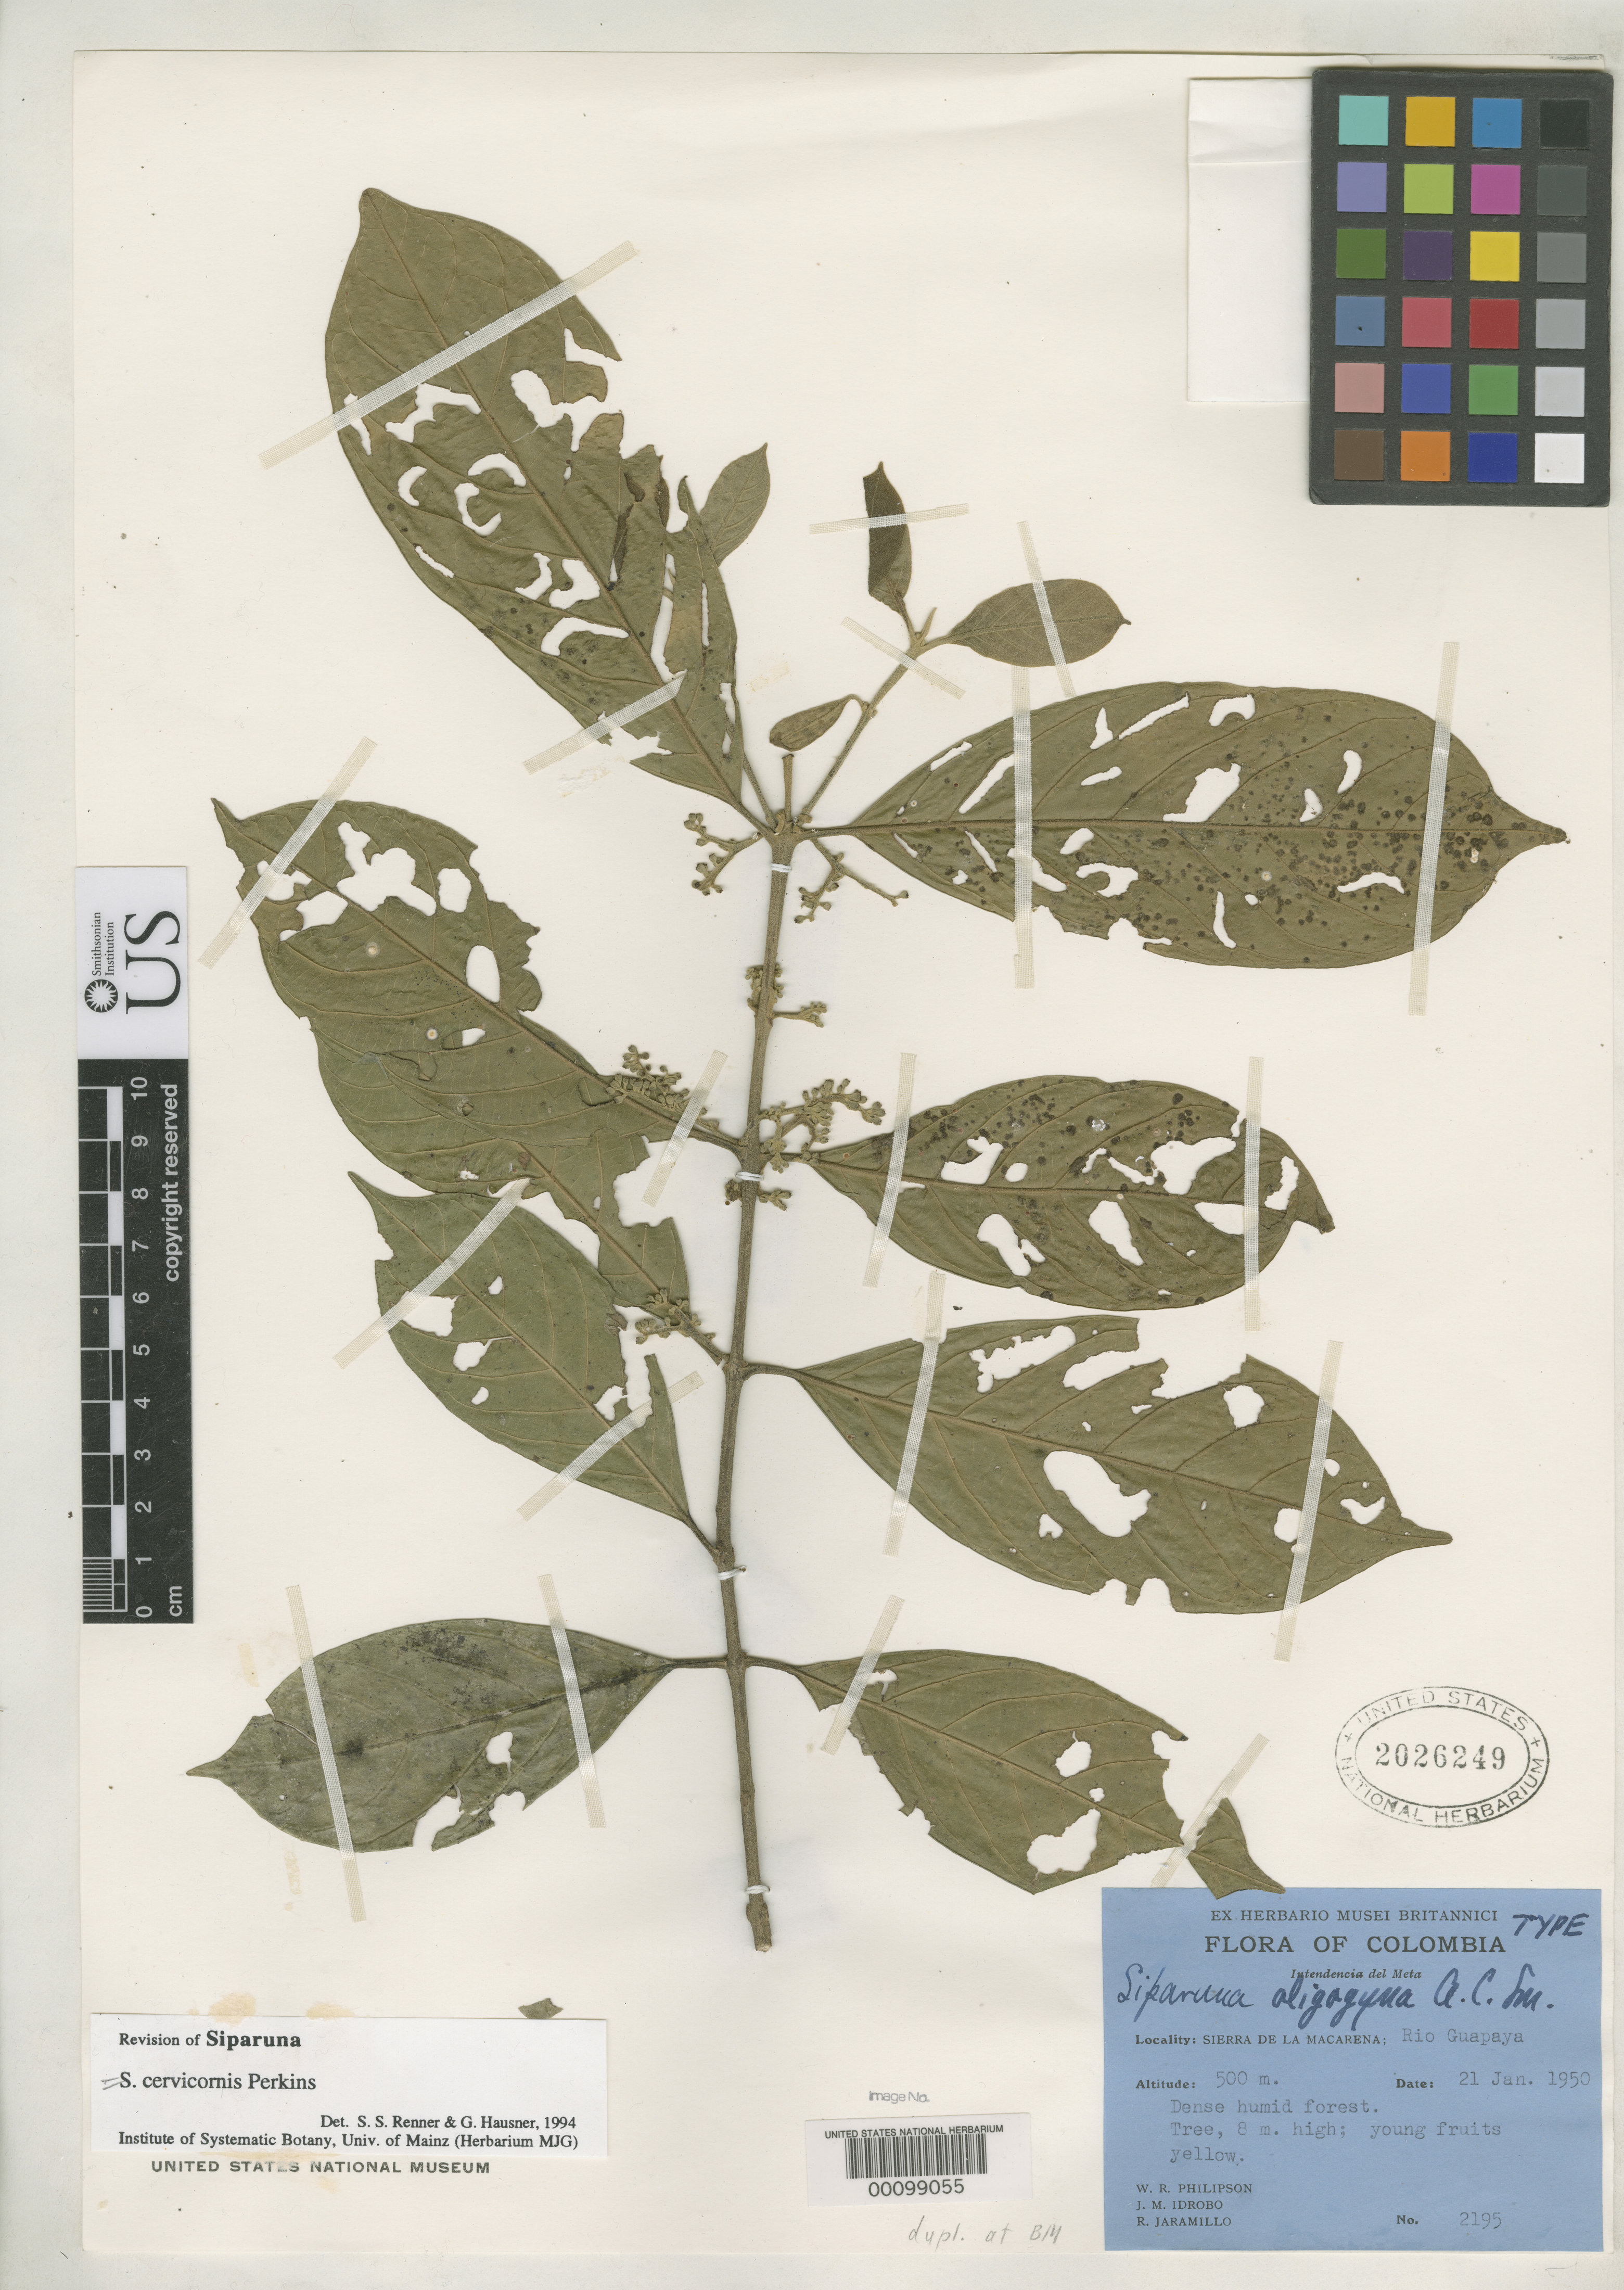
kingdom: Plantae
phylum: Tracheophyta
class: Magnoliopsida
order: Laurales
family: Siparunaceae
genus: Siparuna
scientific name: Siparuna oligogyna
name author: A.C. Sm.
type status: Holotype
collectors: W. R. Philipson, J. M. Idrobo & R. Jaramillo M.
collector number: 2195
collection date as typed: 21 Jan 1950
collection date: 1950-01-21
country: Colombia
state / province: Meta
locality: Sierra de La Macarena, Rio Guapaya.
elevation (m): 500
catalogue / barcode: US 2026249